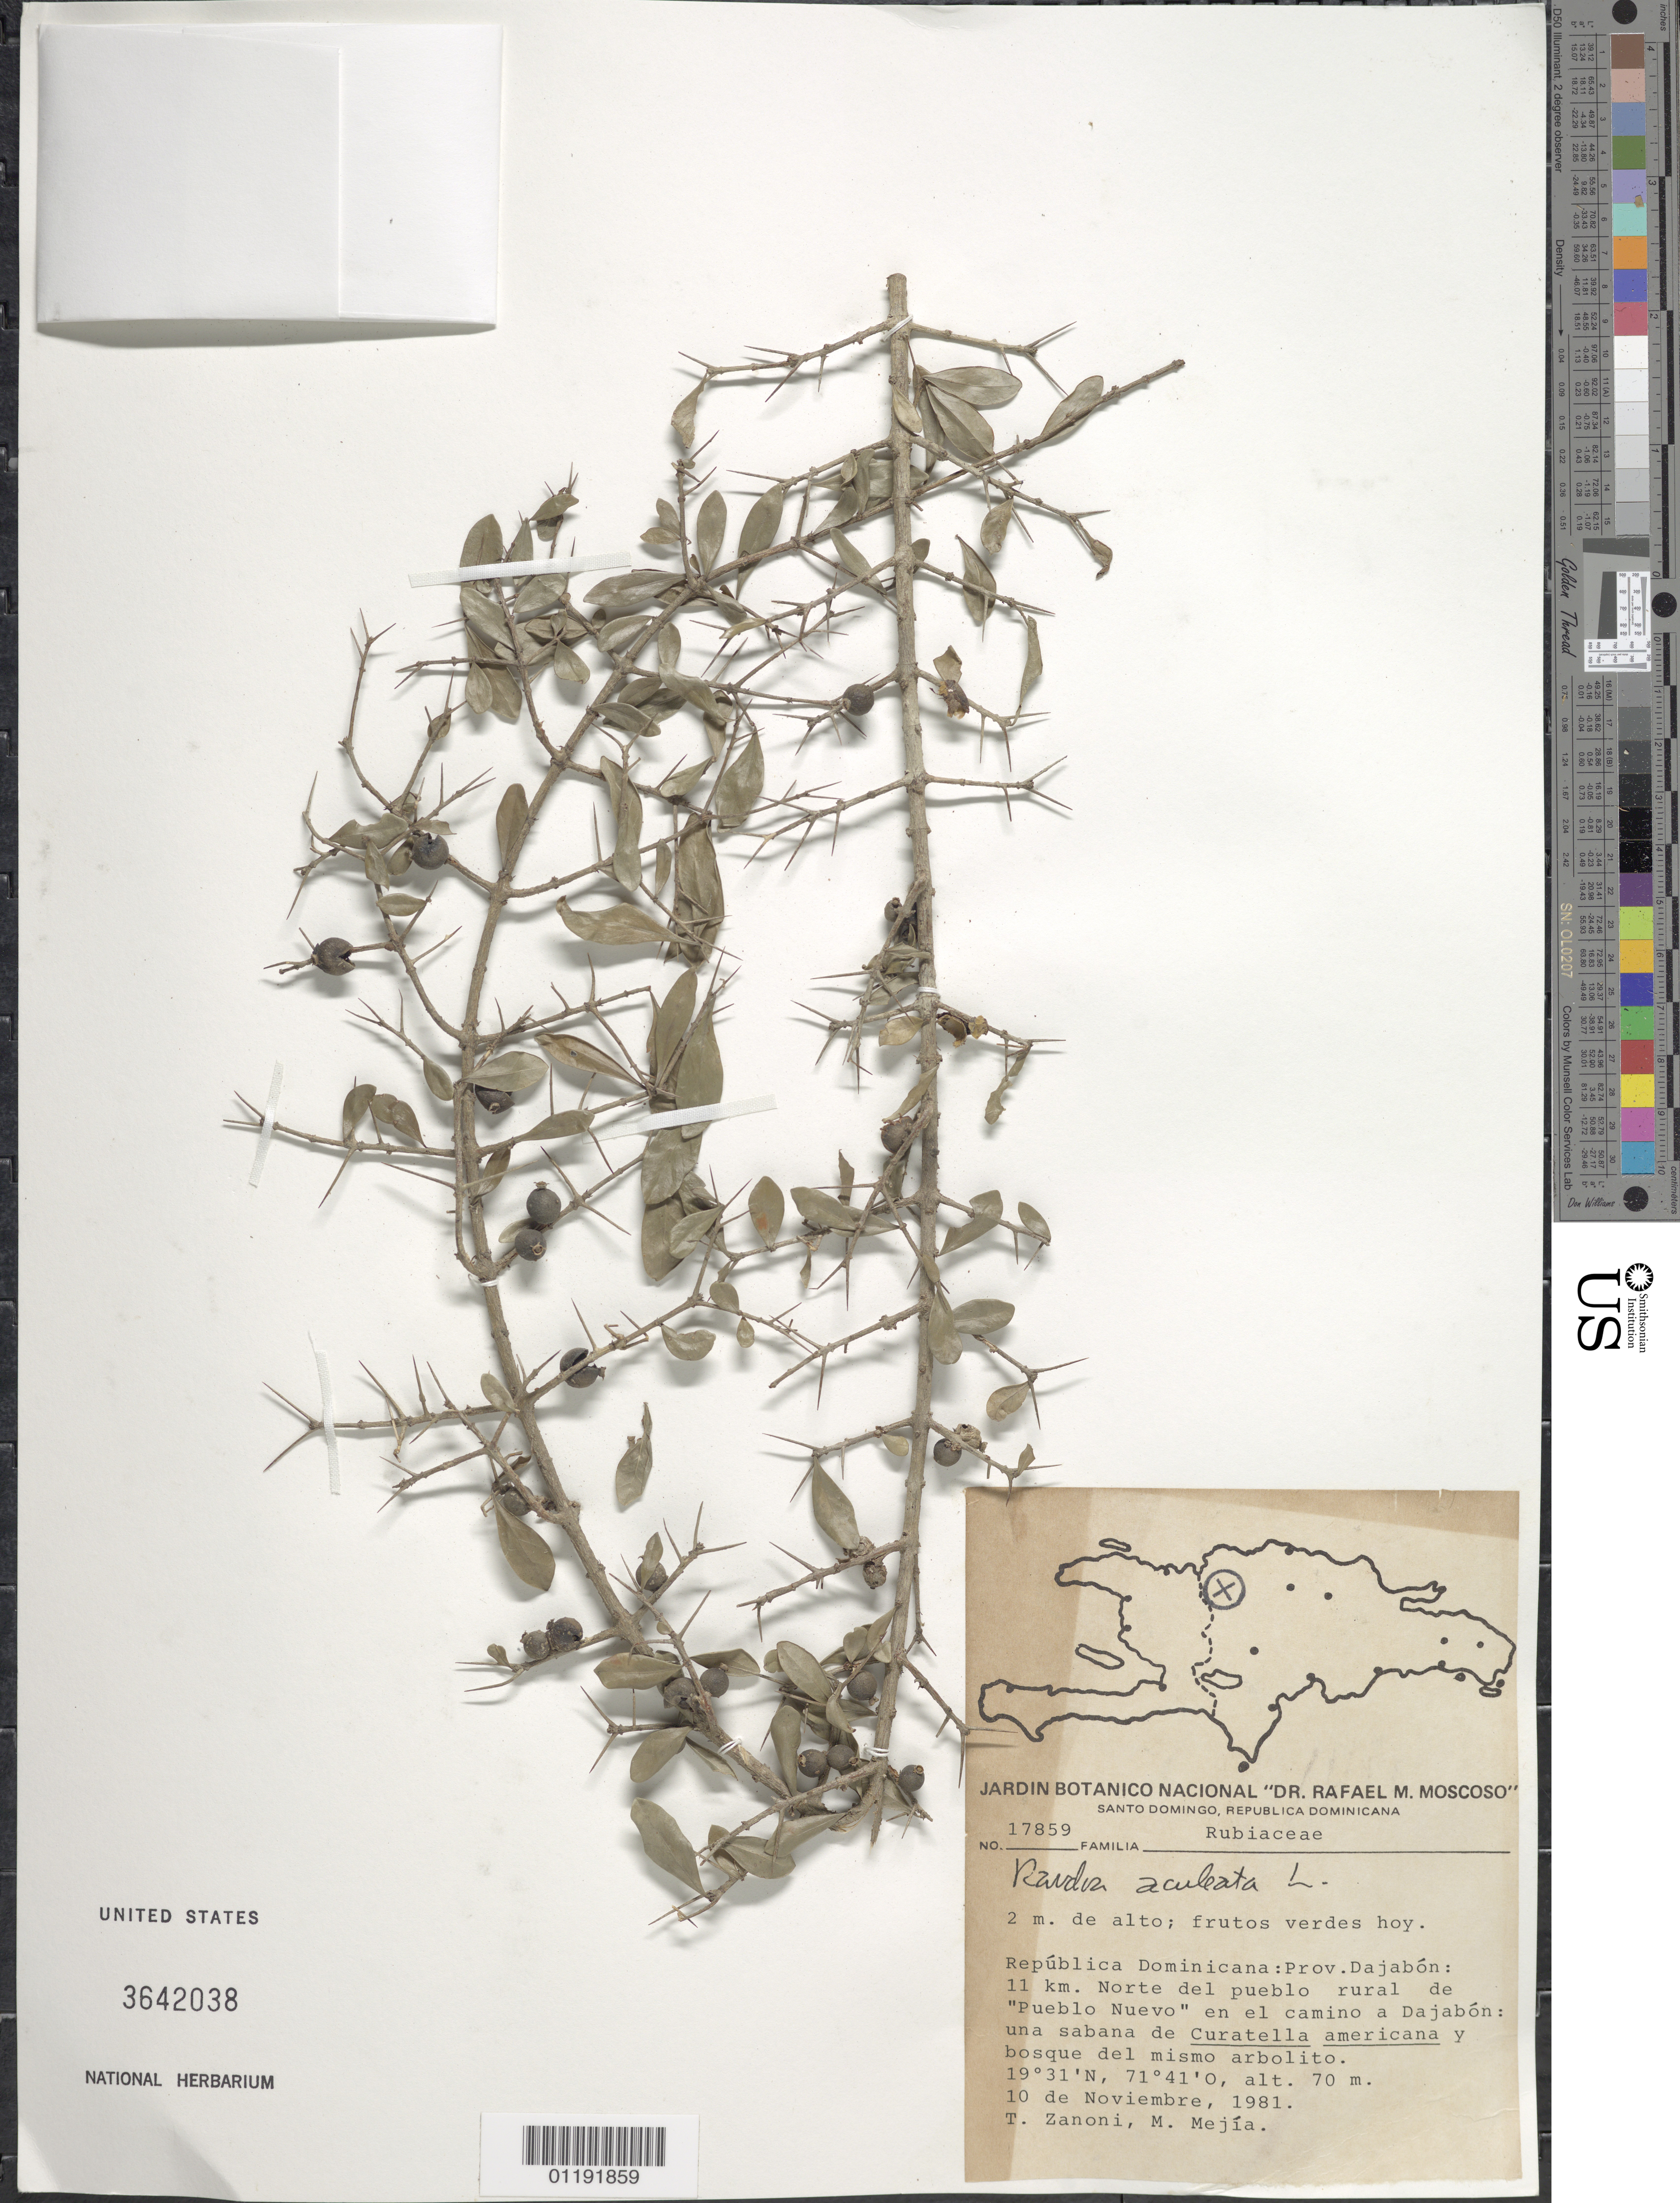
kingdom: Plantae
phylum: Tracheophyta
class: Magnoliopsida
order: Gentianales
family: Rubiaceae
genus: Randia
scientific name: Randia aculeata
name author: L.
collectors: T. A. Zanoni & M. Mejia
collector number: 17859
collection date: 1981-11-10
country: Dominican Republic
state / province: Dajabon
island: Hispaniola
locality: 11 km N of "Pueblo Nuevo" village, on the st to Dajabon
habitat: Street, forest, savannah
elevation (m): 70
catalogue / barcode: US 3642038